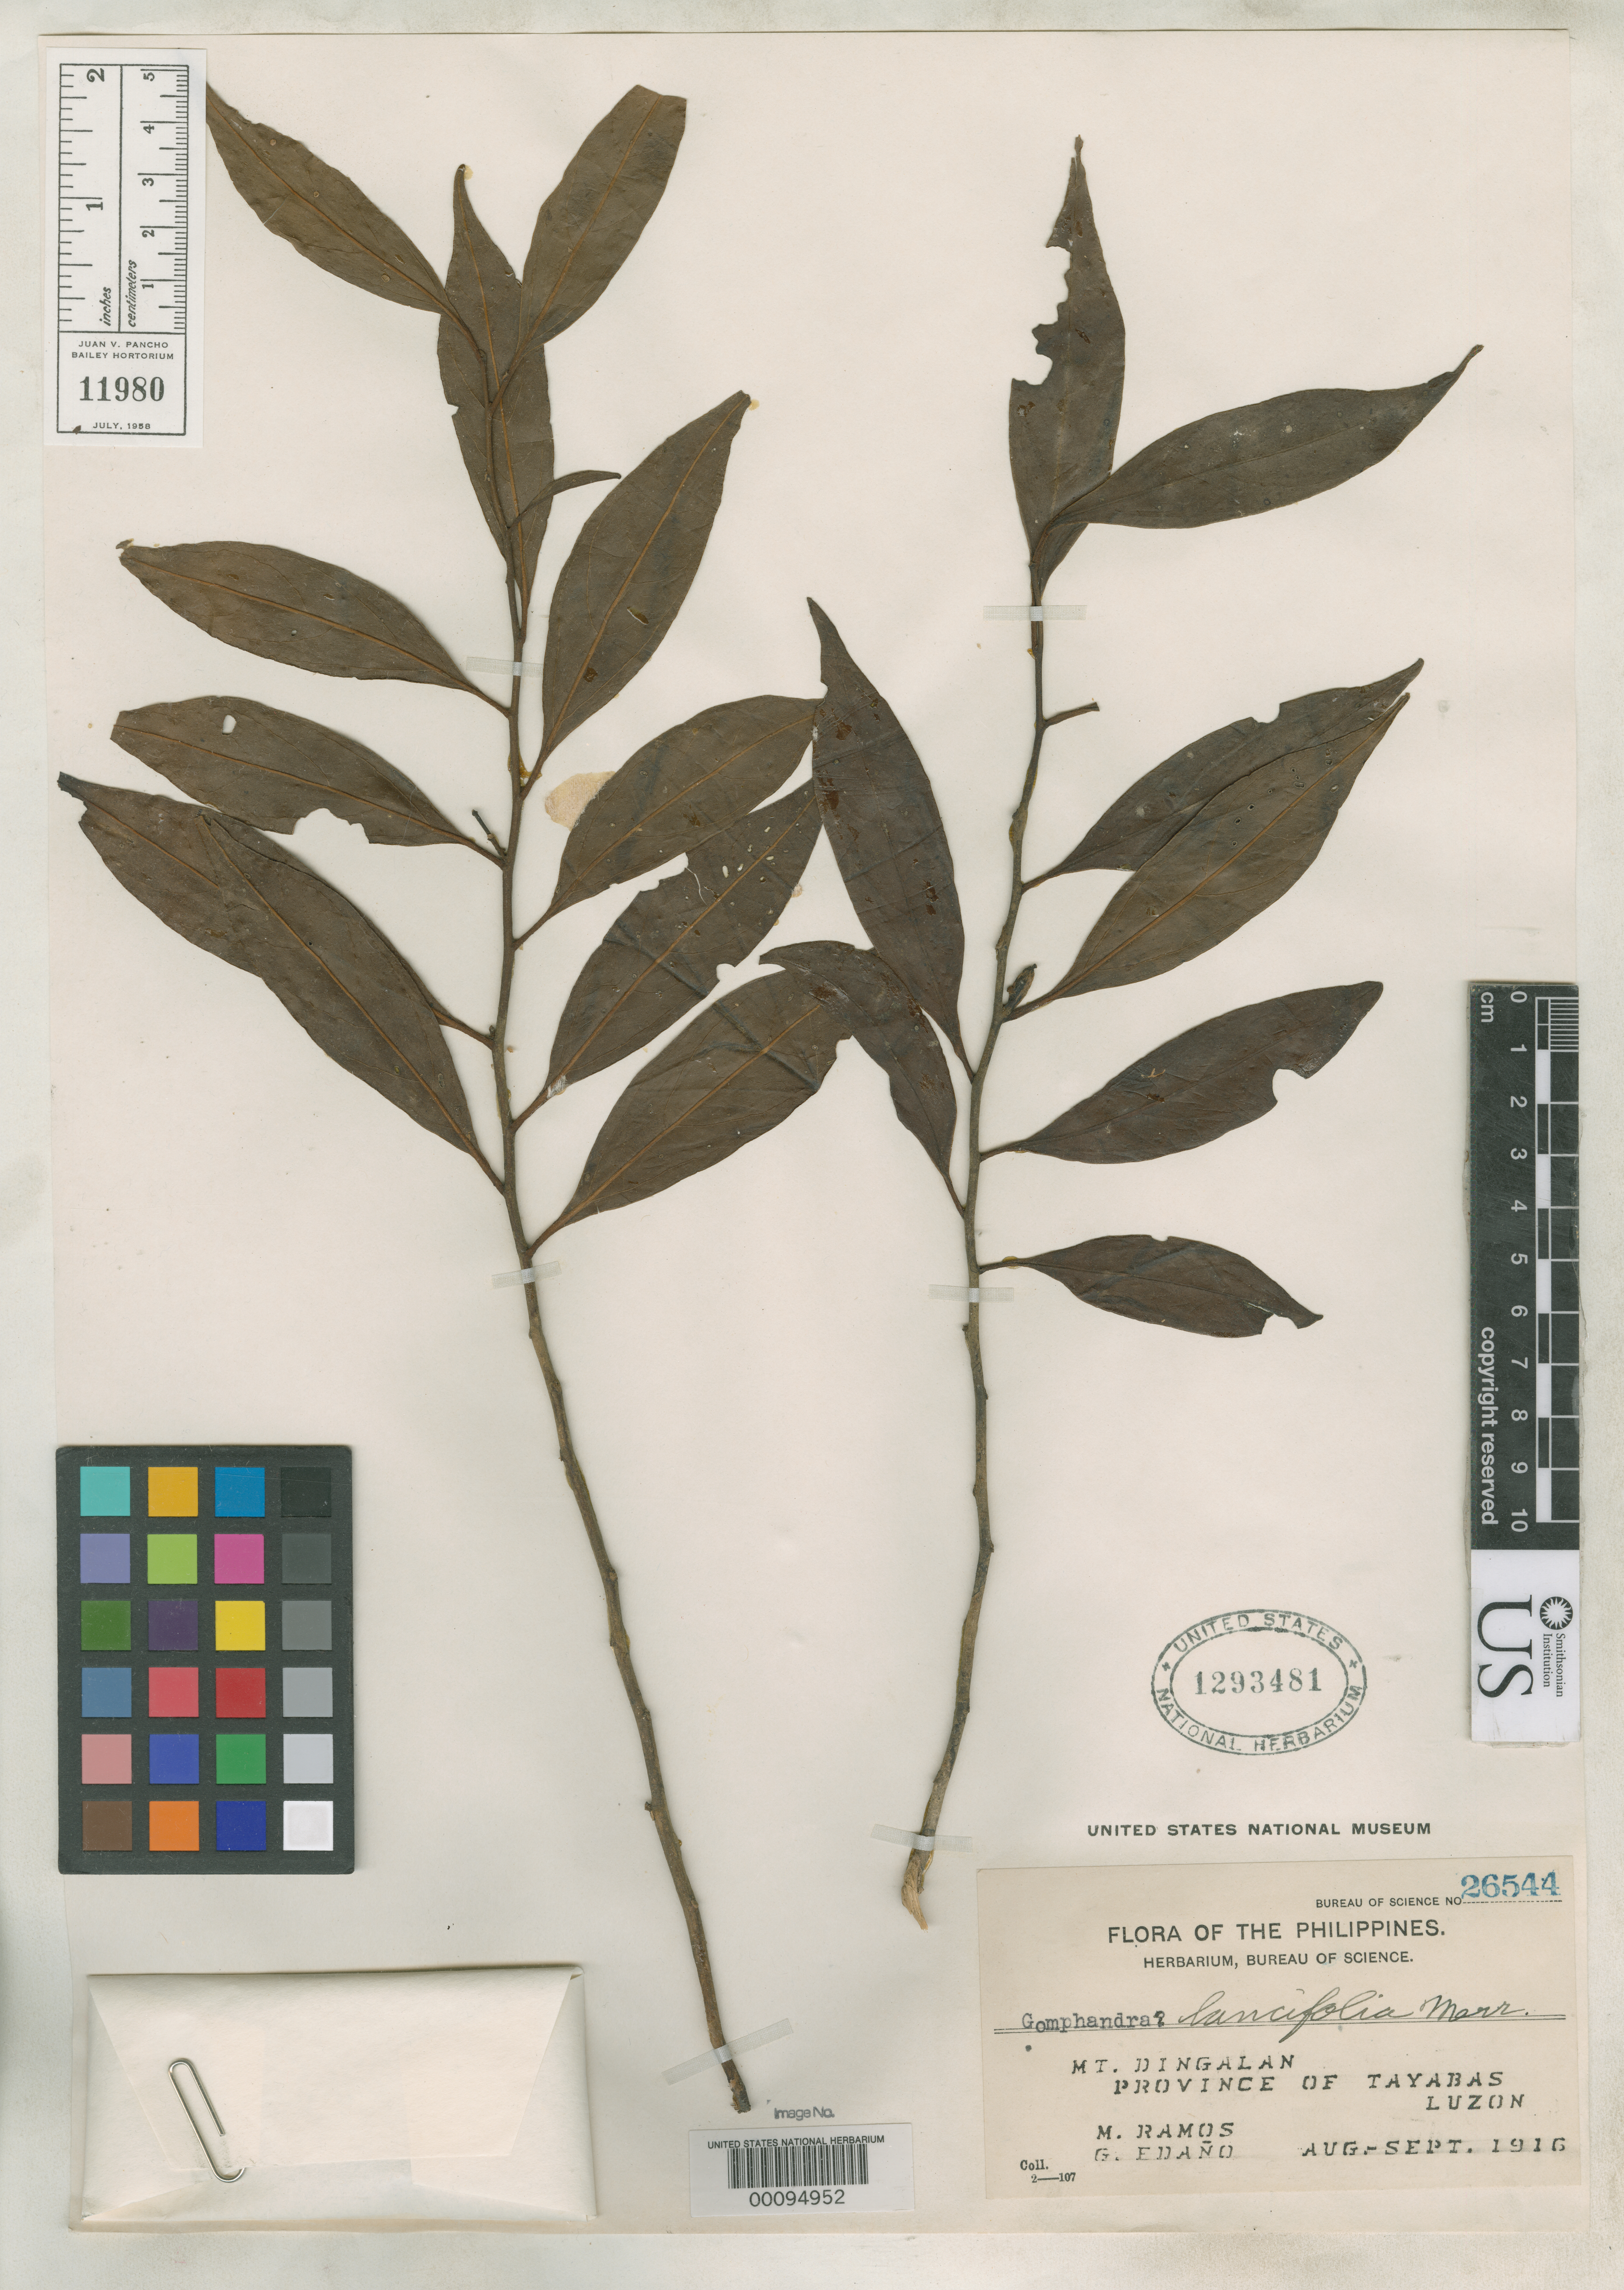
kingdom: Plantae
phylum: Tracheophyta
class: Magnoliopsida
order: Cardiopteridales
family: Stemonuraceae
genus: Gomphandra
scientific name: Gomphandra lancifolia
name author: Merr.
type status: Type Collection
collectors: M. Ramos & G. E. Edaño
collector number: Bur. Sci. 26544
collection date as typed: Aug 1916 to -- Sep 1916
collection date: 1916-08/1916-09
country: Philippines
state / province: Calabarzon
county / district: Quezon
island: Luzon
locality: Mt. Dingalan.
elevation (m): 300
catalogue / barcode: US 1293481